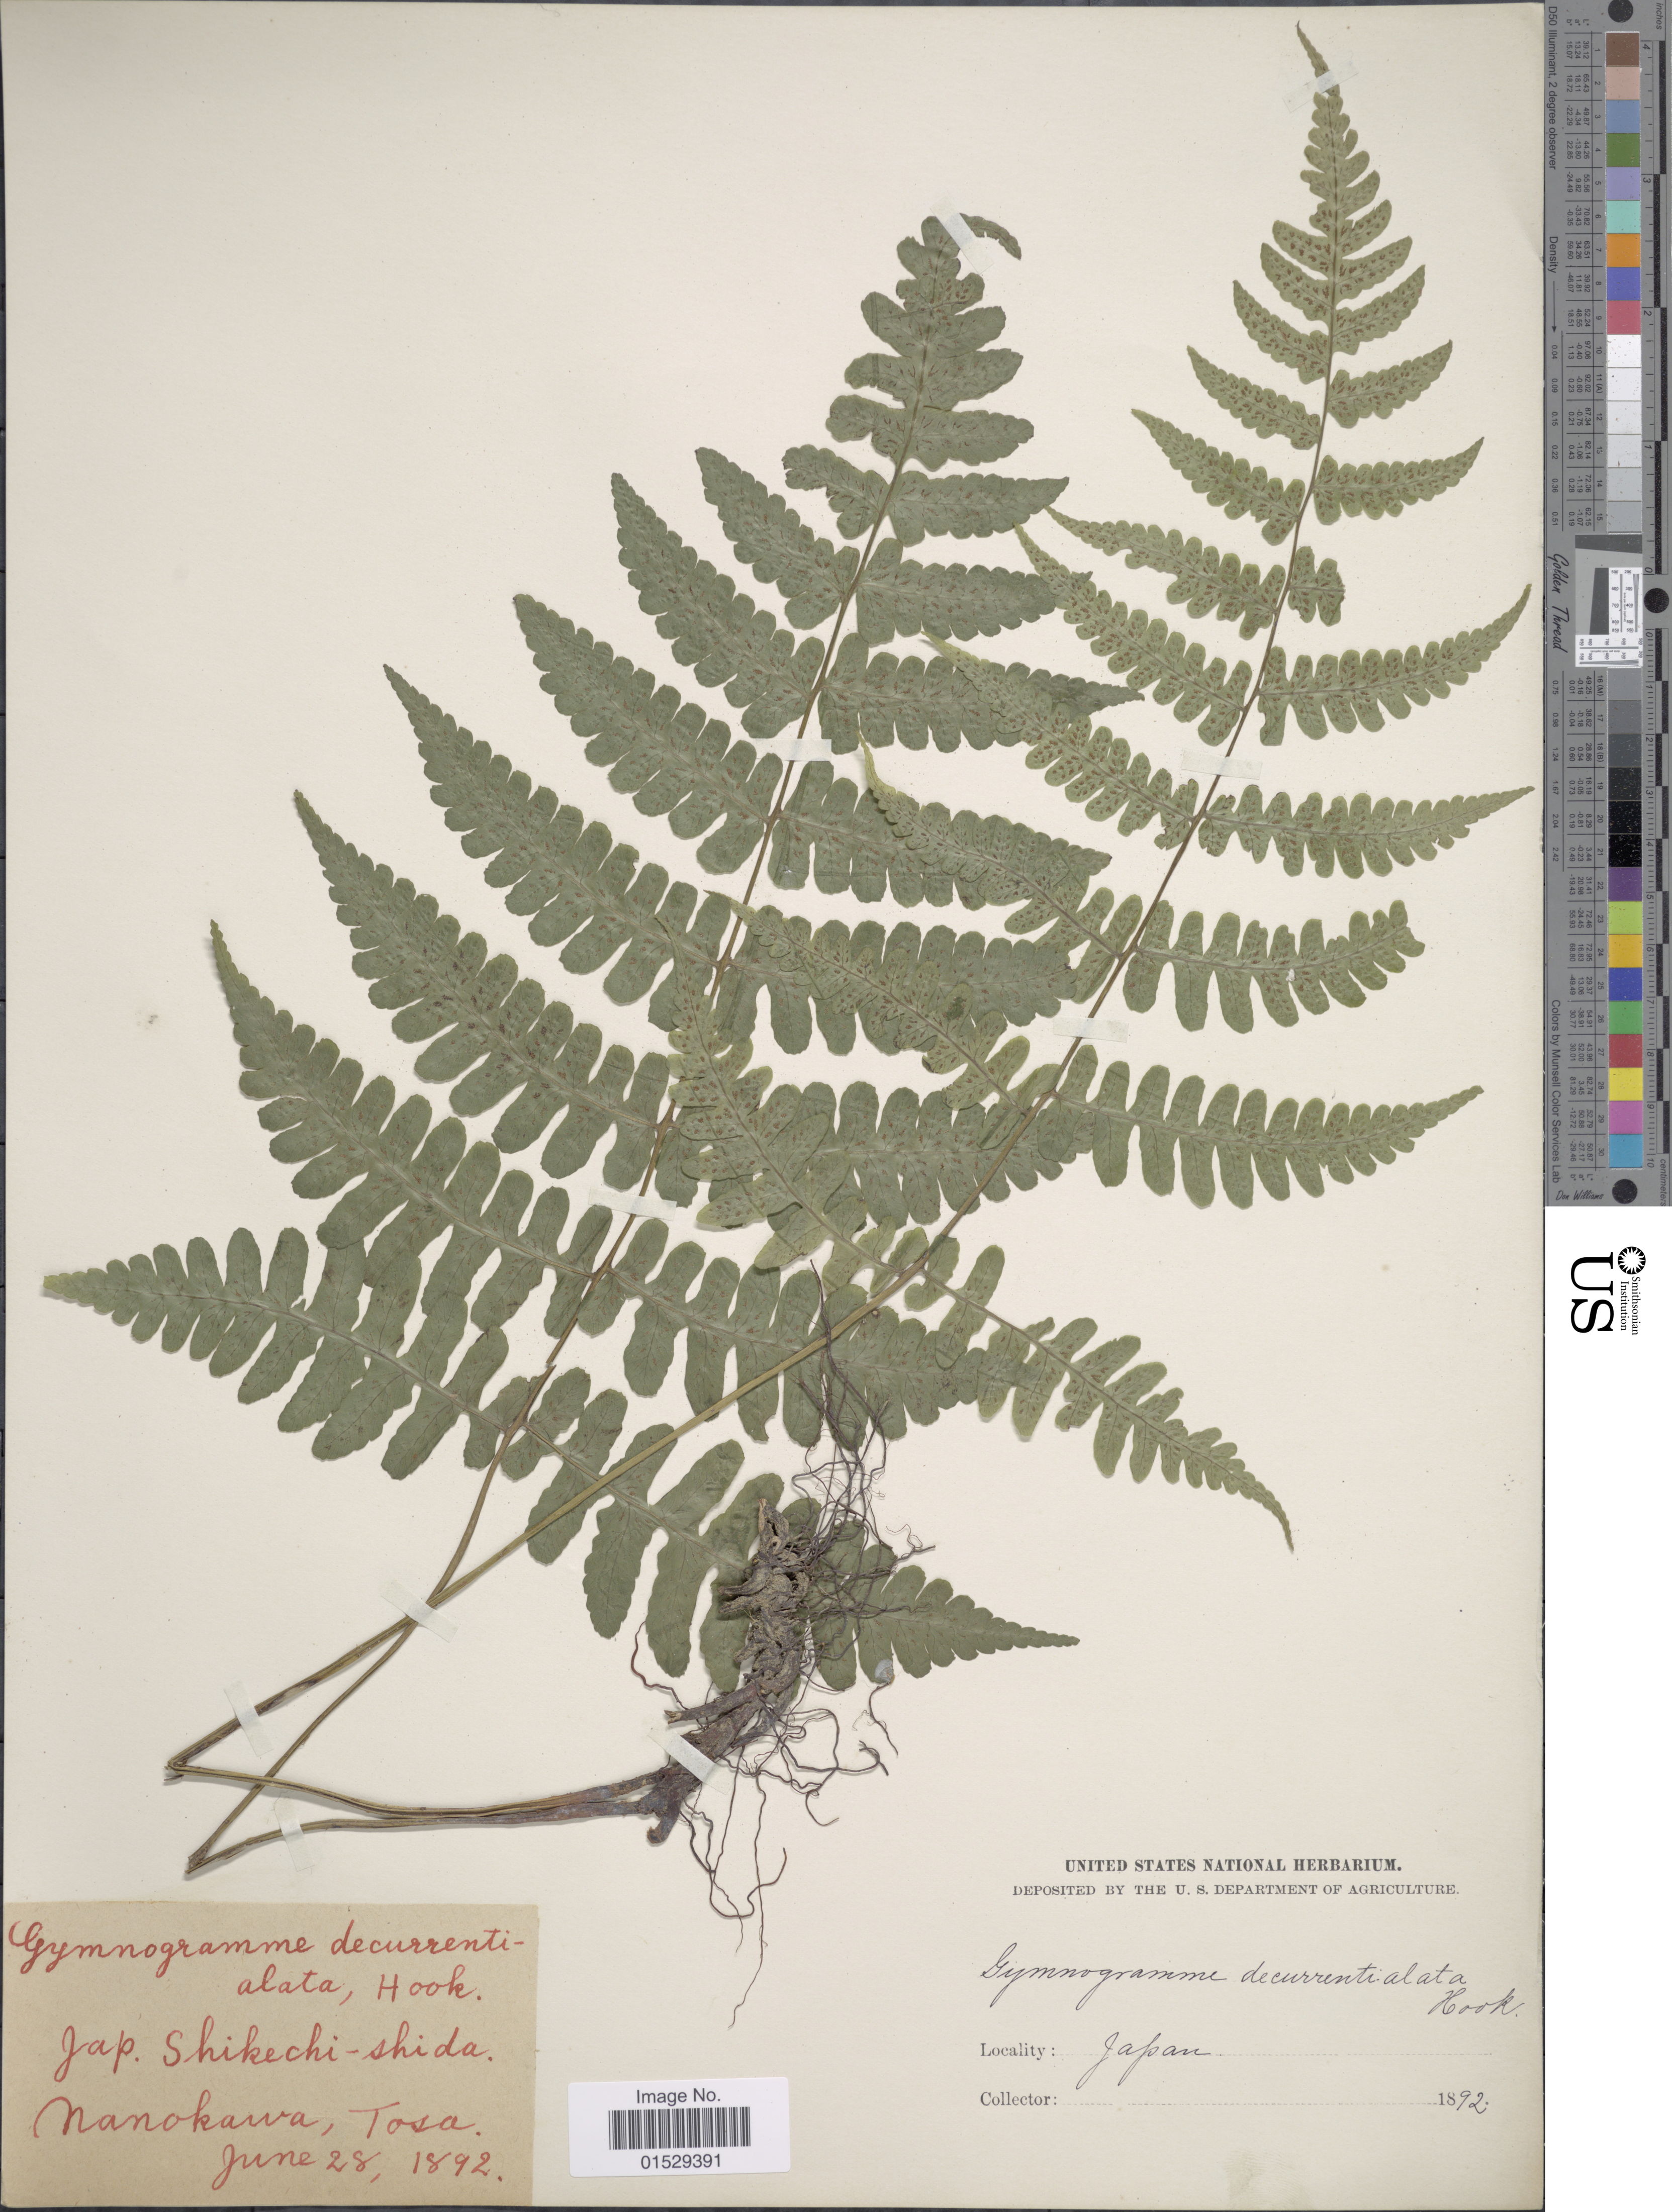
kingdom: Plantae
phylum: Tracheophyta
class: Polypodiopsida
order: Polypodiales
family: Athyriaceae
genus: Cornopteris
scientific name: Cornopteris decurrentialata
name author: (Hook.) Nakai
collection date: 1892-06-28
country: Japan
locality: Nanokawa, Tosa